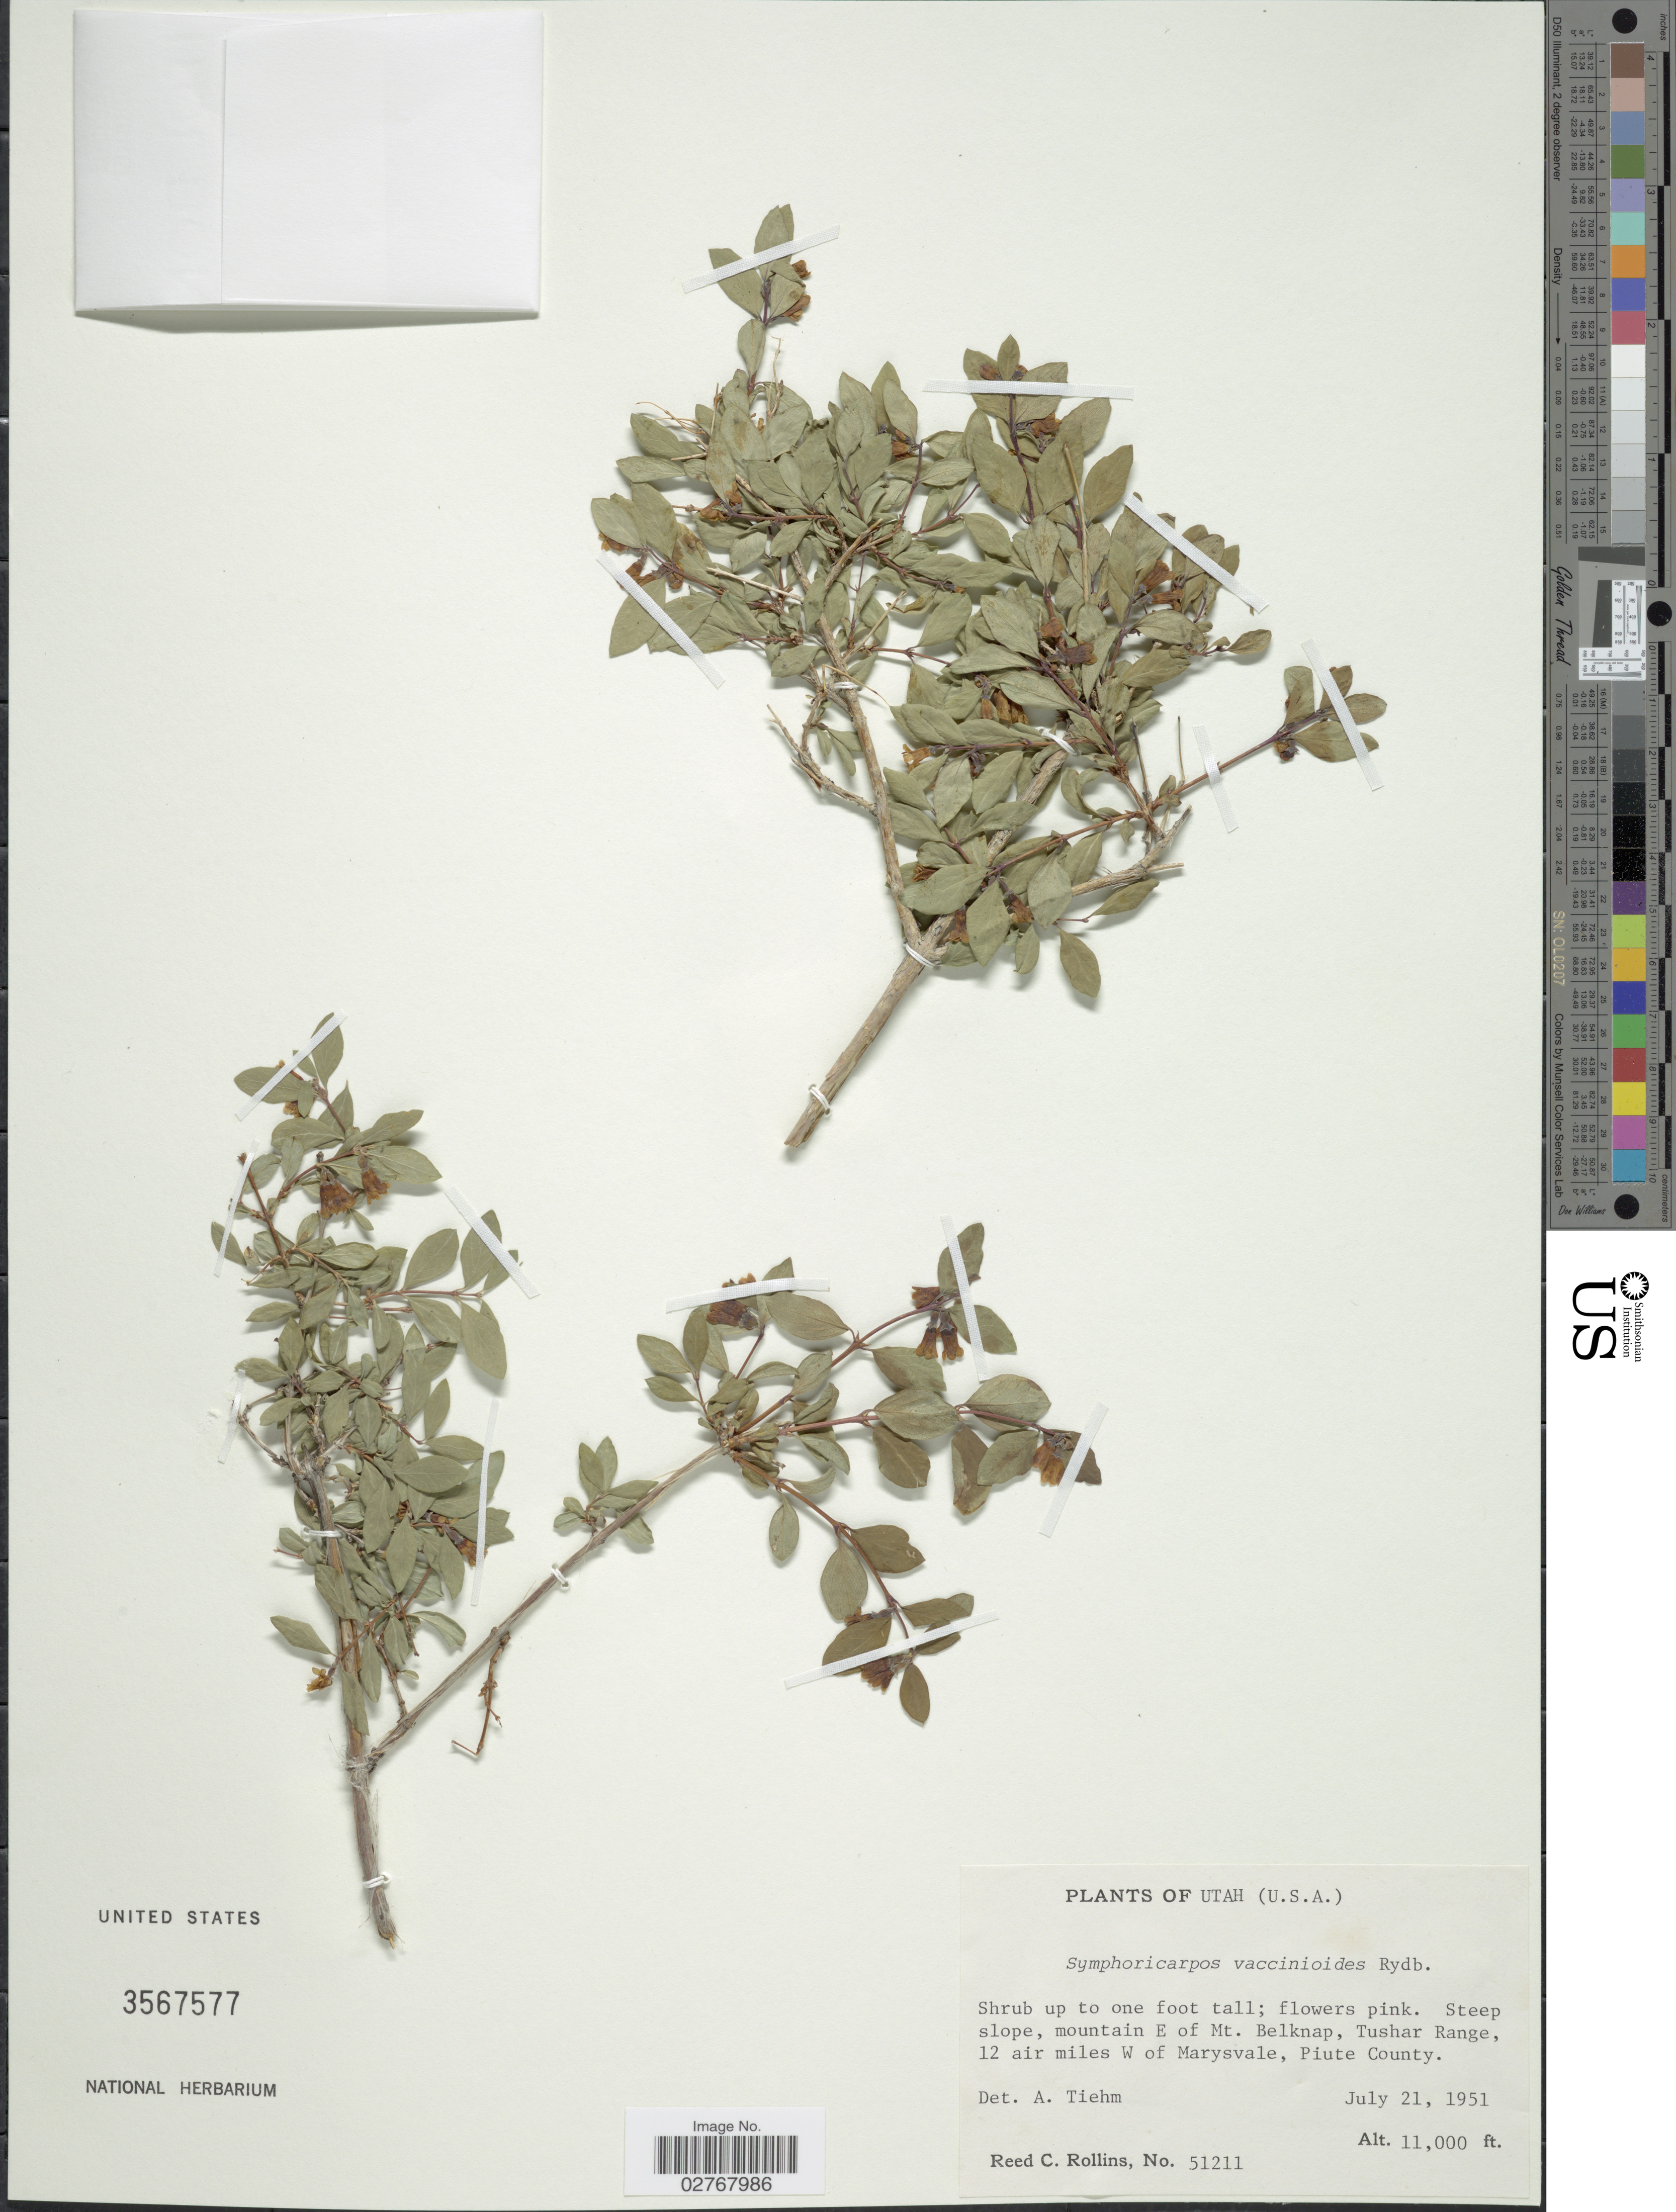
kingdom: Plantae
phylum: Tracheophyta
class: Magnoliopsida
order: Dipsacales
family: Caprifoliaceae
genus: Symphoricarpos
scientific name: Symphoricarpos vaccinioides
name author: Rydb.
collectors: R. C. Rollins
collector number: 51211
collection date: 1951-07-21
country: United States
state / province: Utah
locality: Steep slope, mountain E of Mt. Belknap, Tushar Range, 12 air miles W of Marysvale, Piute County.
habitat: steep slope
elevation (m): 3353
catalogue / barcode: US 3567577